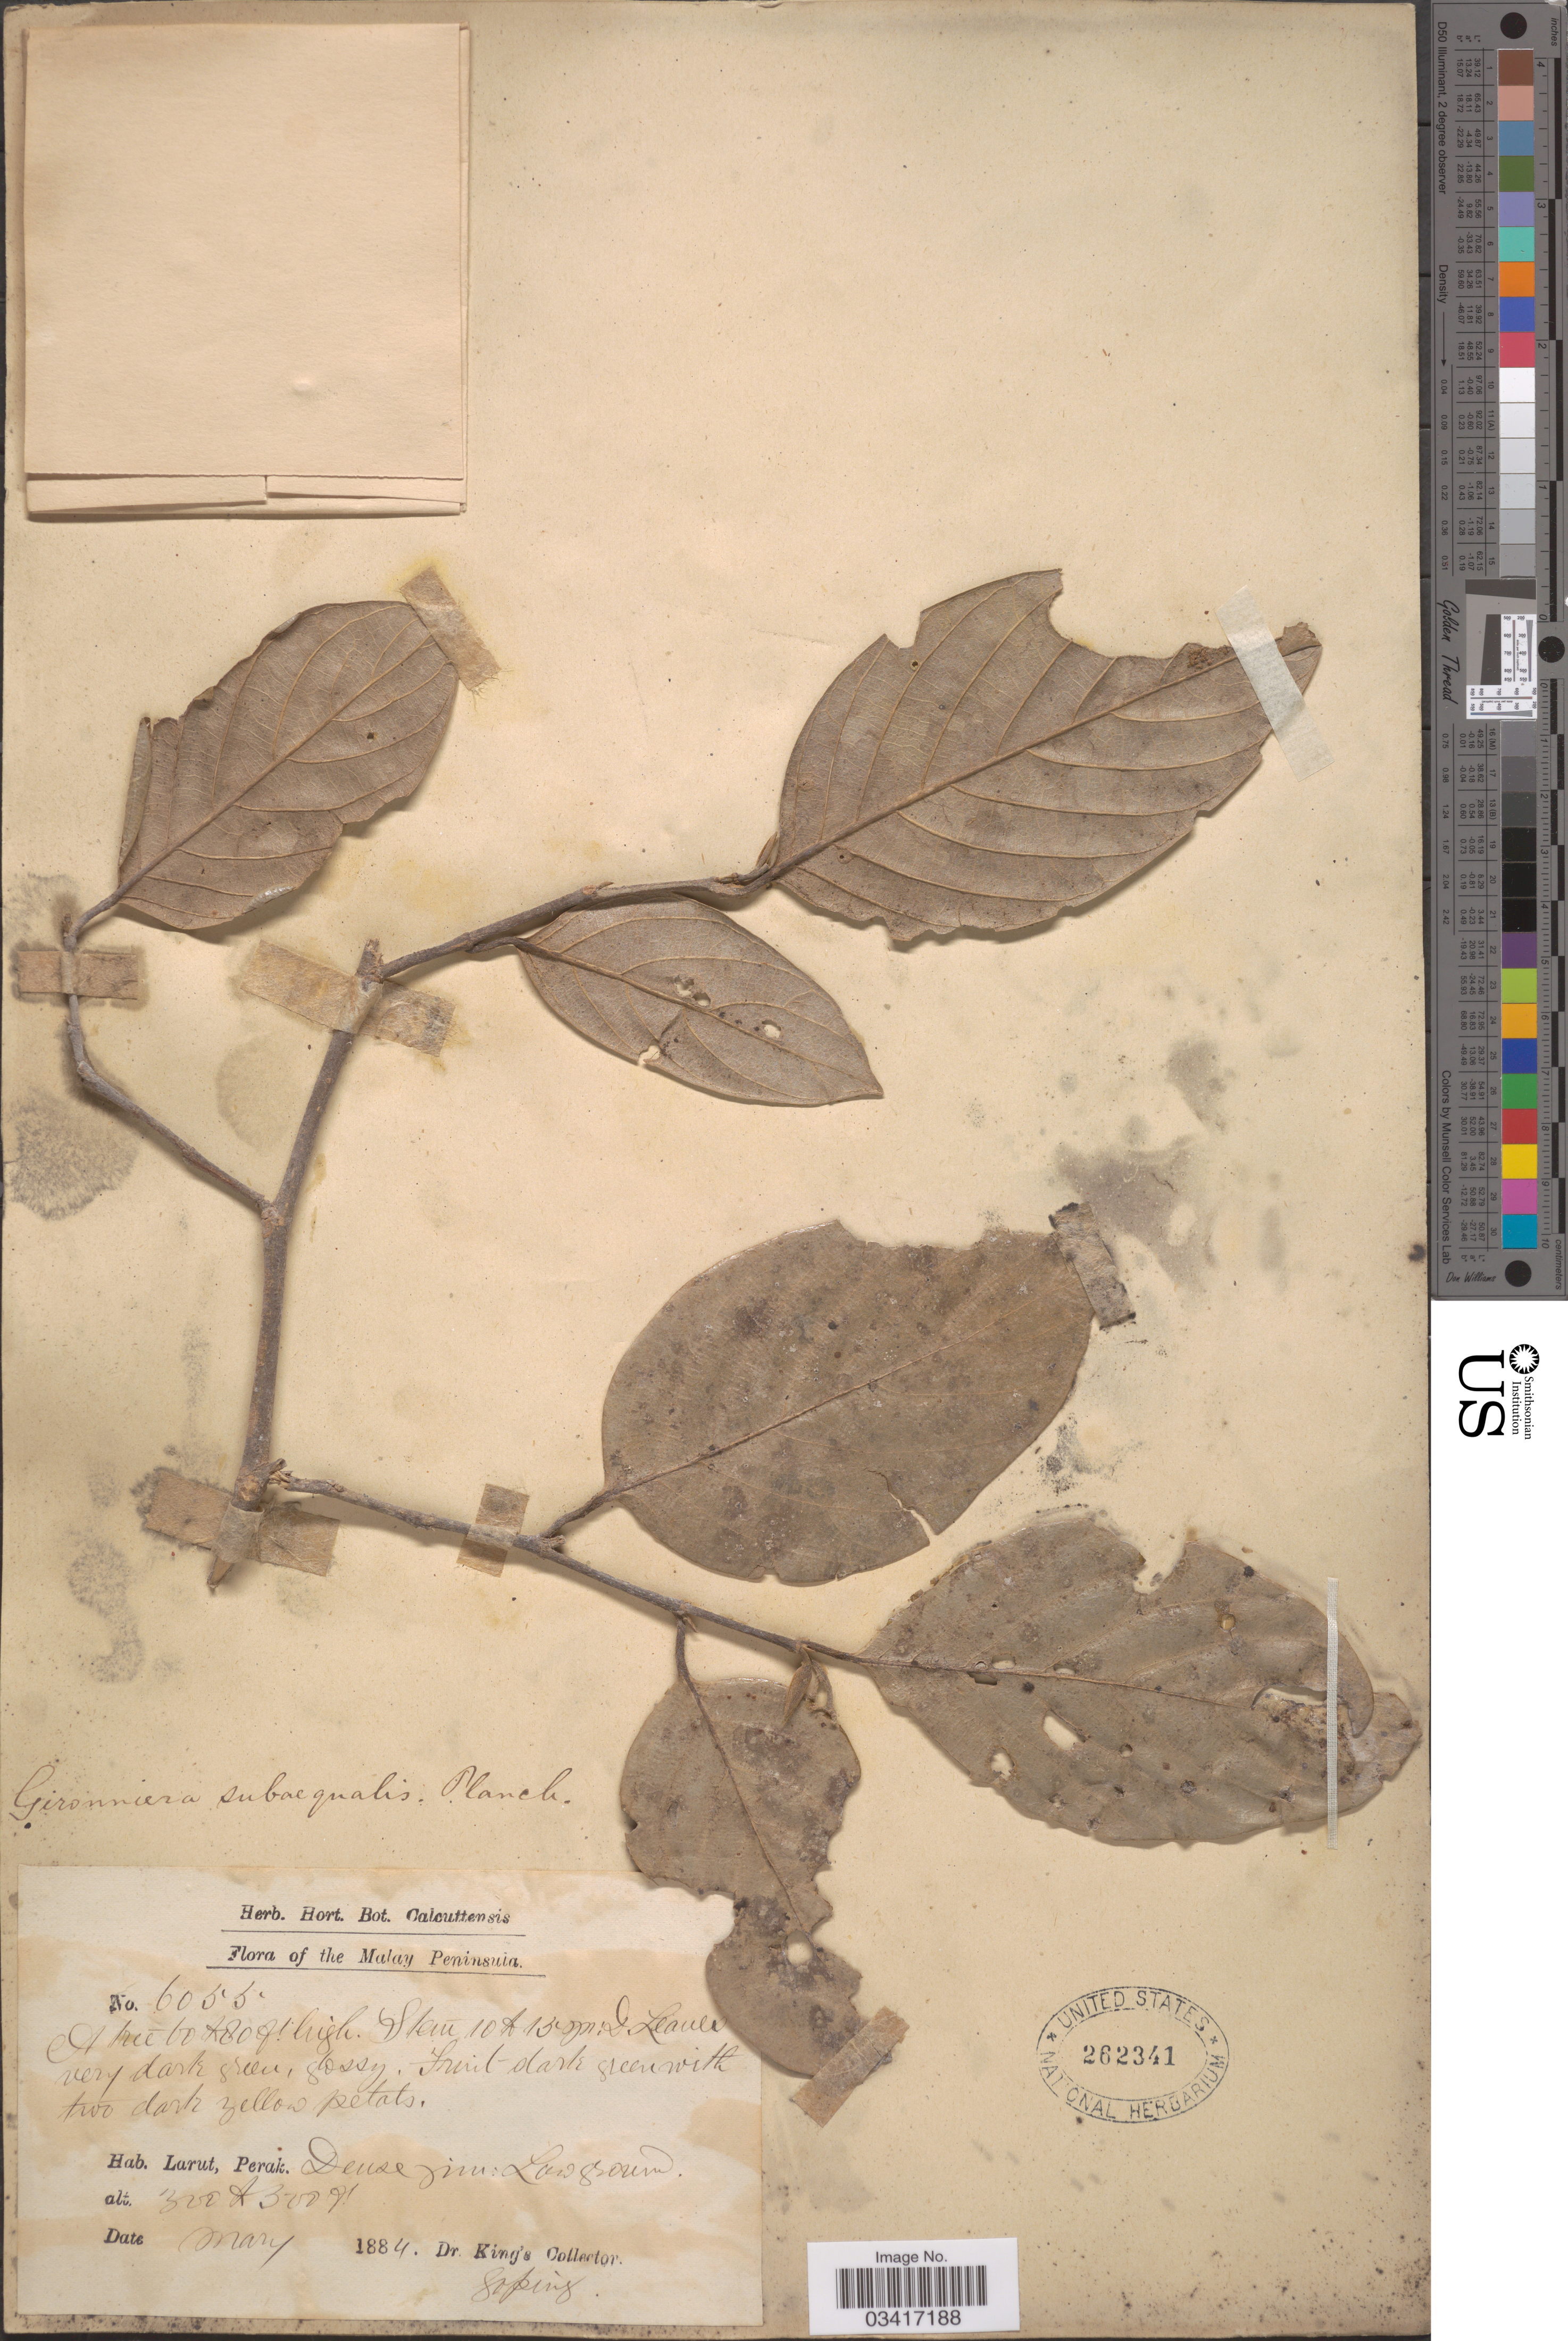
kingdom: Plantae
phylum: Tracheophyta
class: Magnoliopsida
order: Rosales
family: Cannabaceae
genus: Gironniera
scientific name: Gironniera subaequalis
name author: Planch.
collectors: Dr. King's collector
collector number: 6055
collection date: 1884-05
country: Malaysia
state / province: Perak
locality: Malay Peninsula. Larut.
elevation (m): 91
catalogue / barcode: US 262341